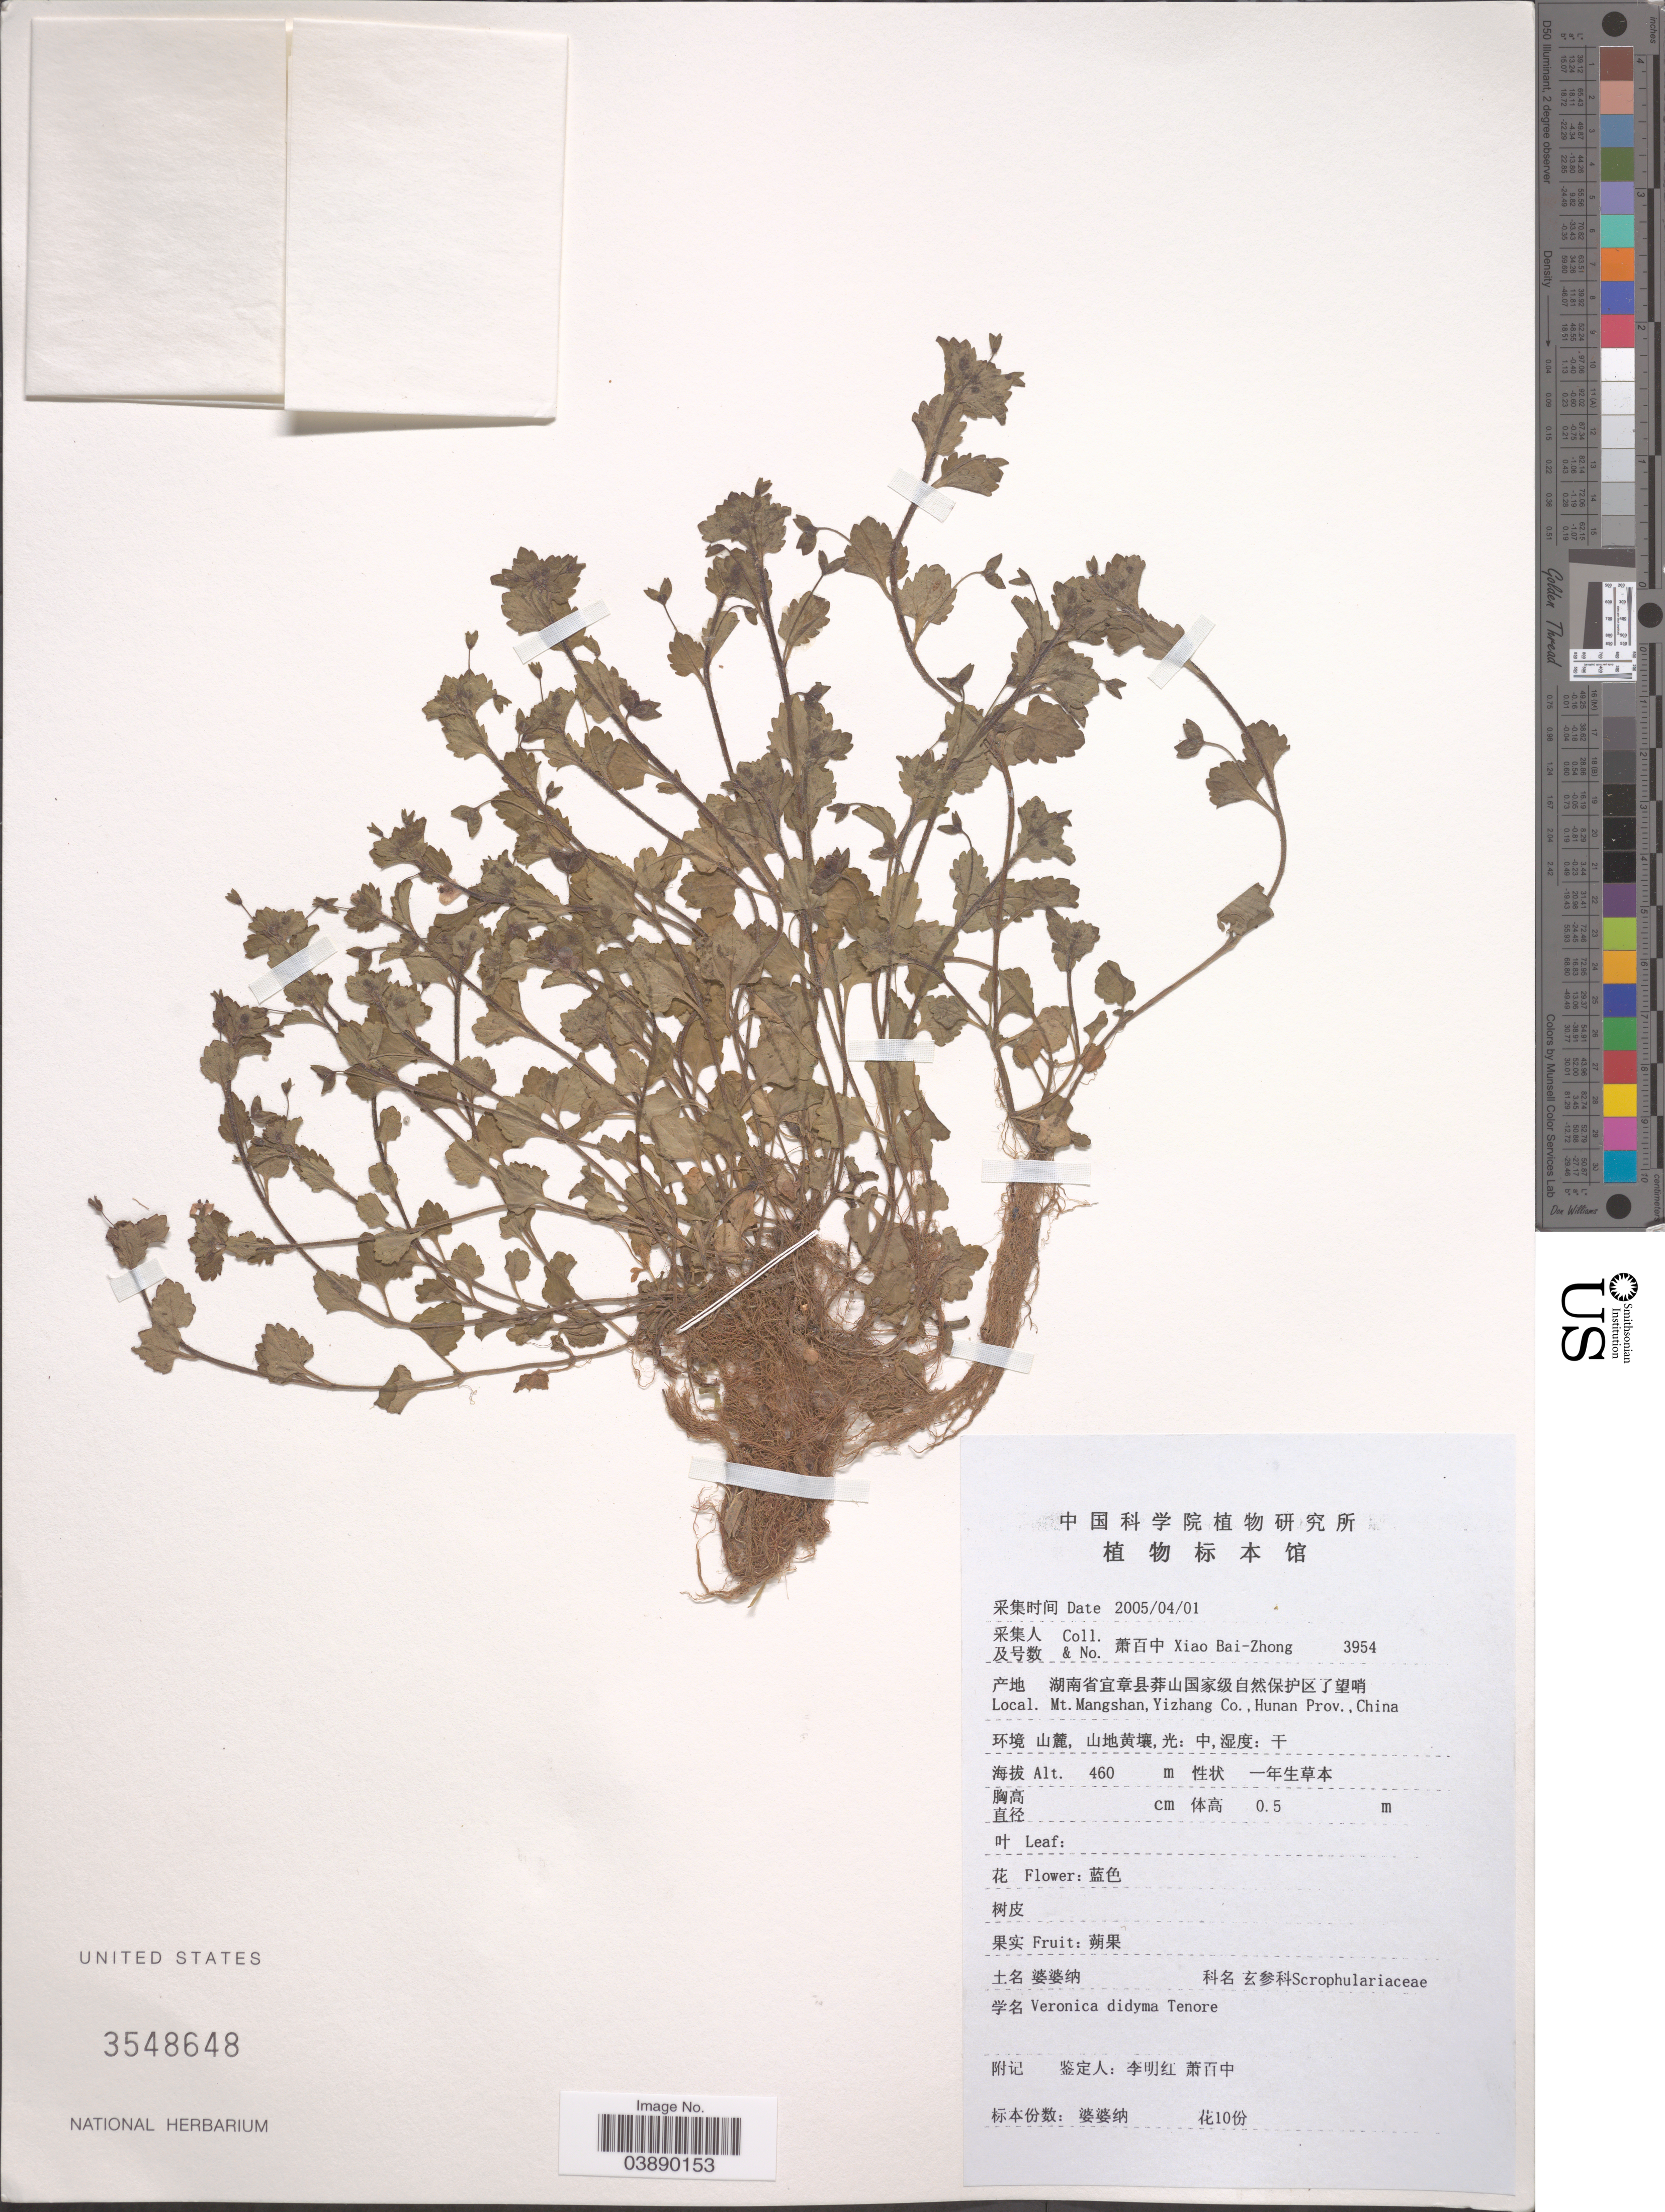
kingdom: Plantae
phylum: Tracheophyta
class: Magnoliopsida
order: Lamiales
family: Plantaginaceae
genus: Veronica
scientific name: Veronica didyma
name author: Ten.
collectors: B. Z. Xiao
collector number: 3954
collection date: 2005-04-01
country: China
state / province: Hunan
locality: Mt. Mangshan, Yizhang Co.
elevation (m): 460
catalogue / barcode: US 3548648